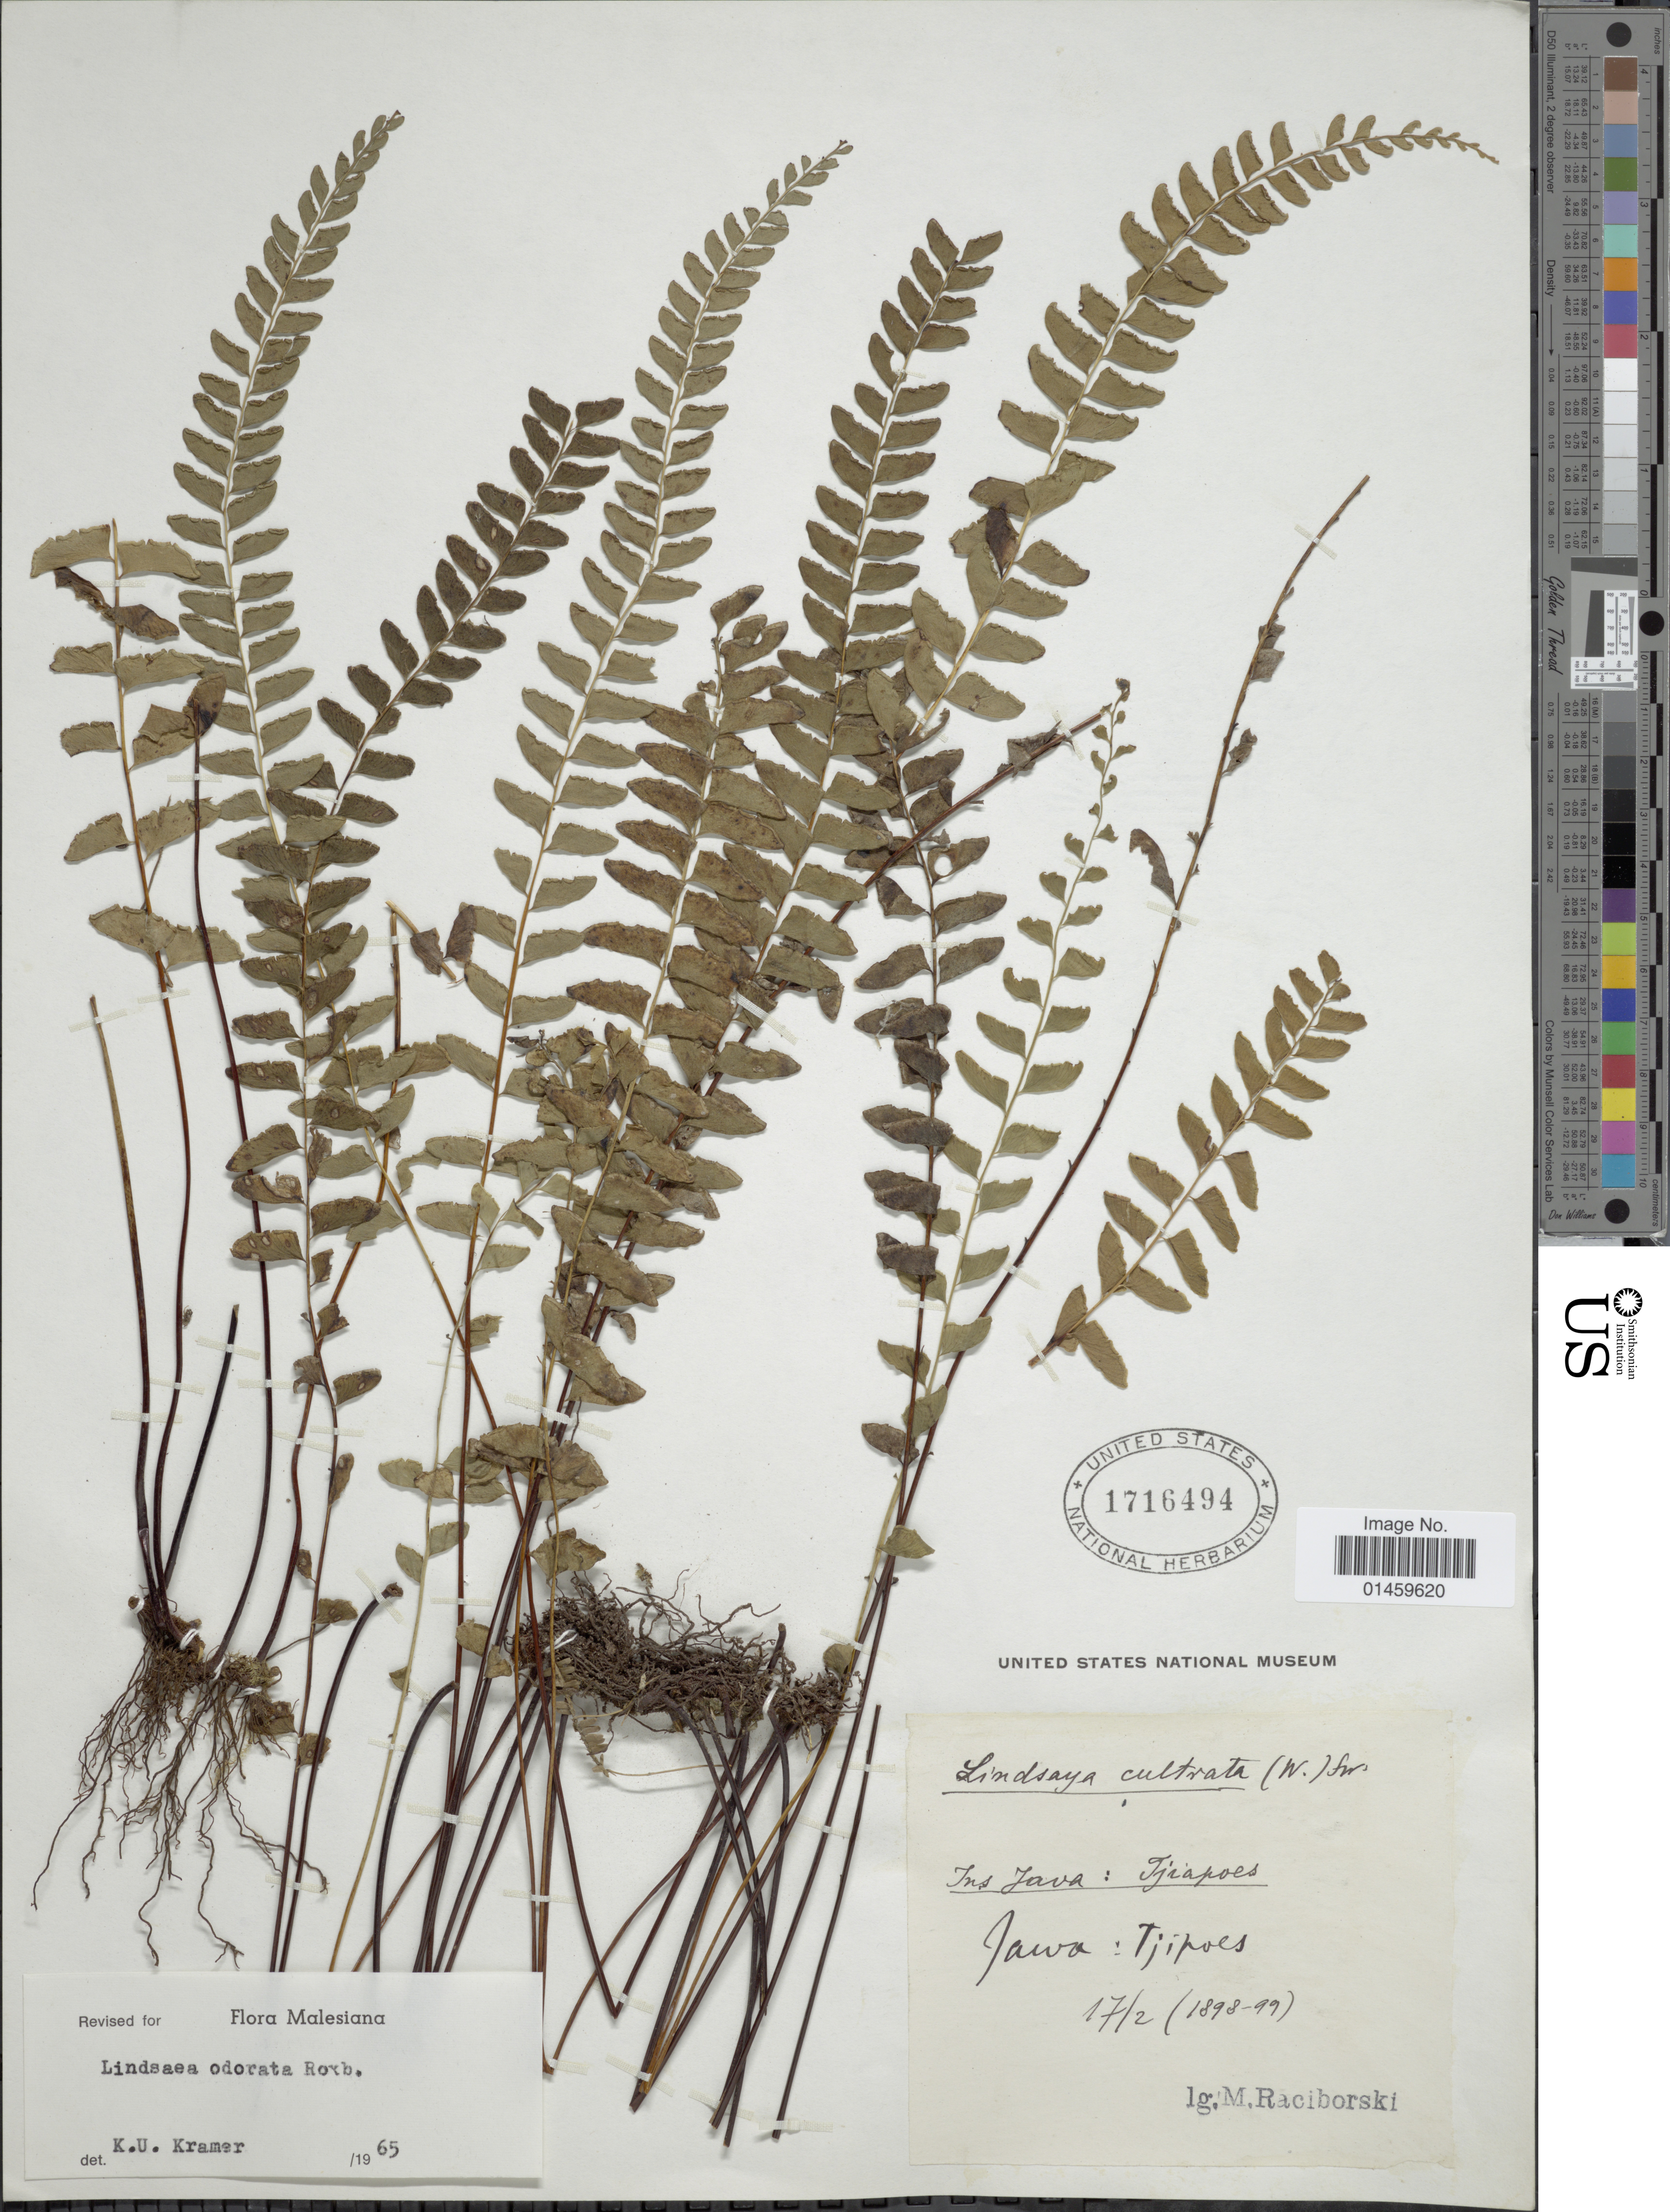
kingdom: Plantae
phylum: Tracheophyta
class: Polypodiopsida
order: Polypodiales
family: Lindsaeaceae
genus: Lindsaea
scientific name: Lindsaea odorata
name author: Roxb.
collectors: M. Raciborski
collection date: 1898-02-17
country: Indonesia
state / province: Java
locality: Ins Java: Tjiapoes. Jawa: Tjipoes.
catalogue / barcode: US 1716494